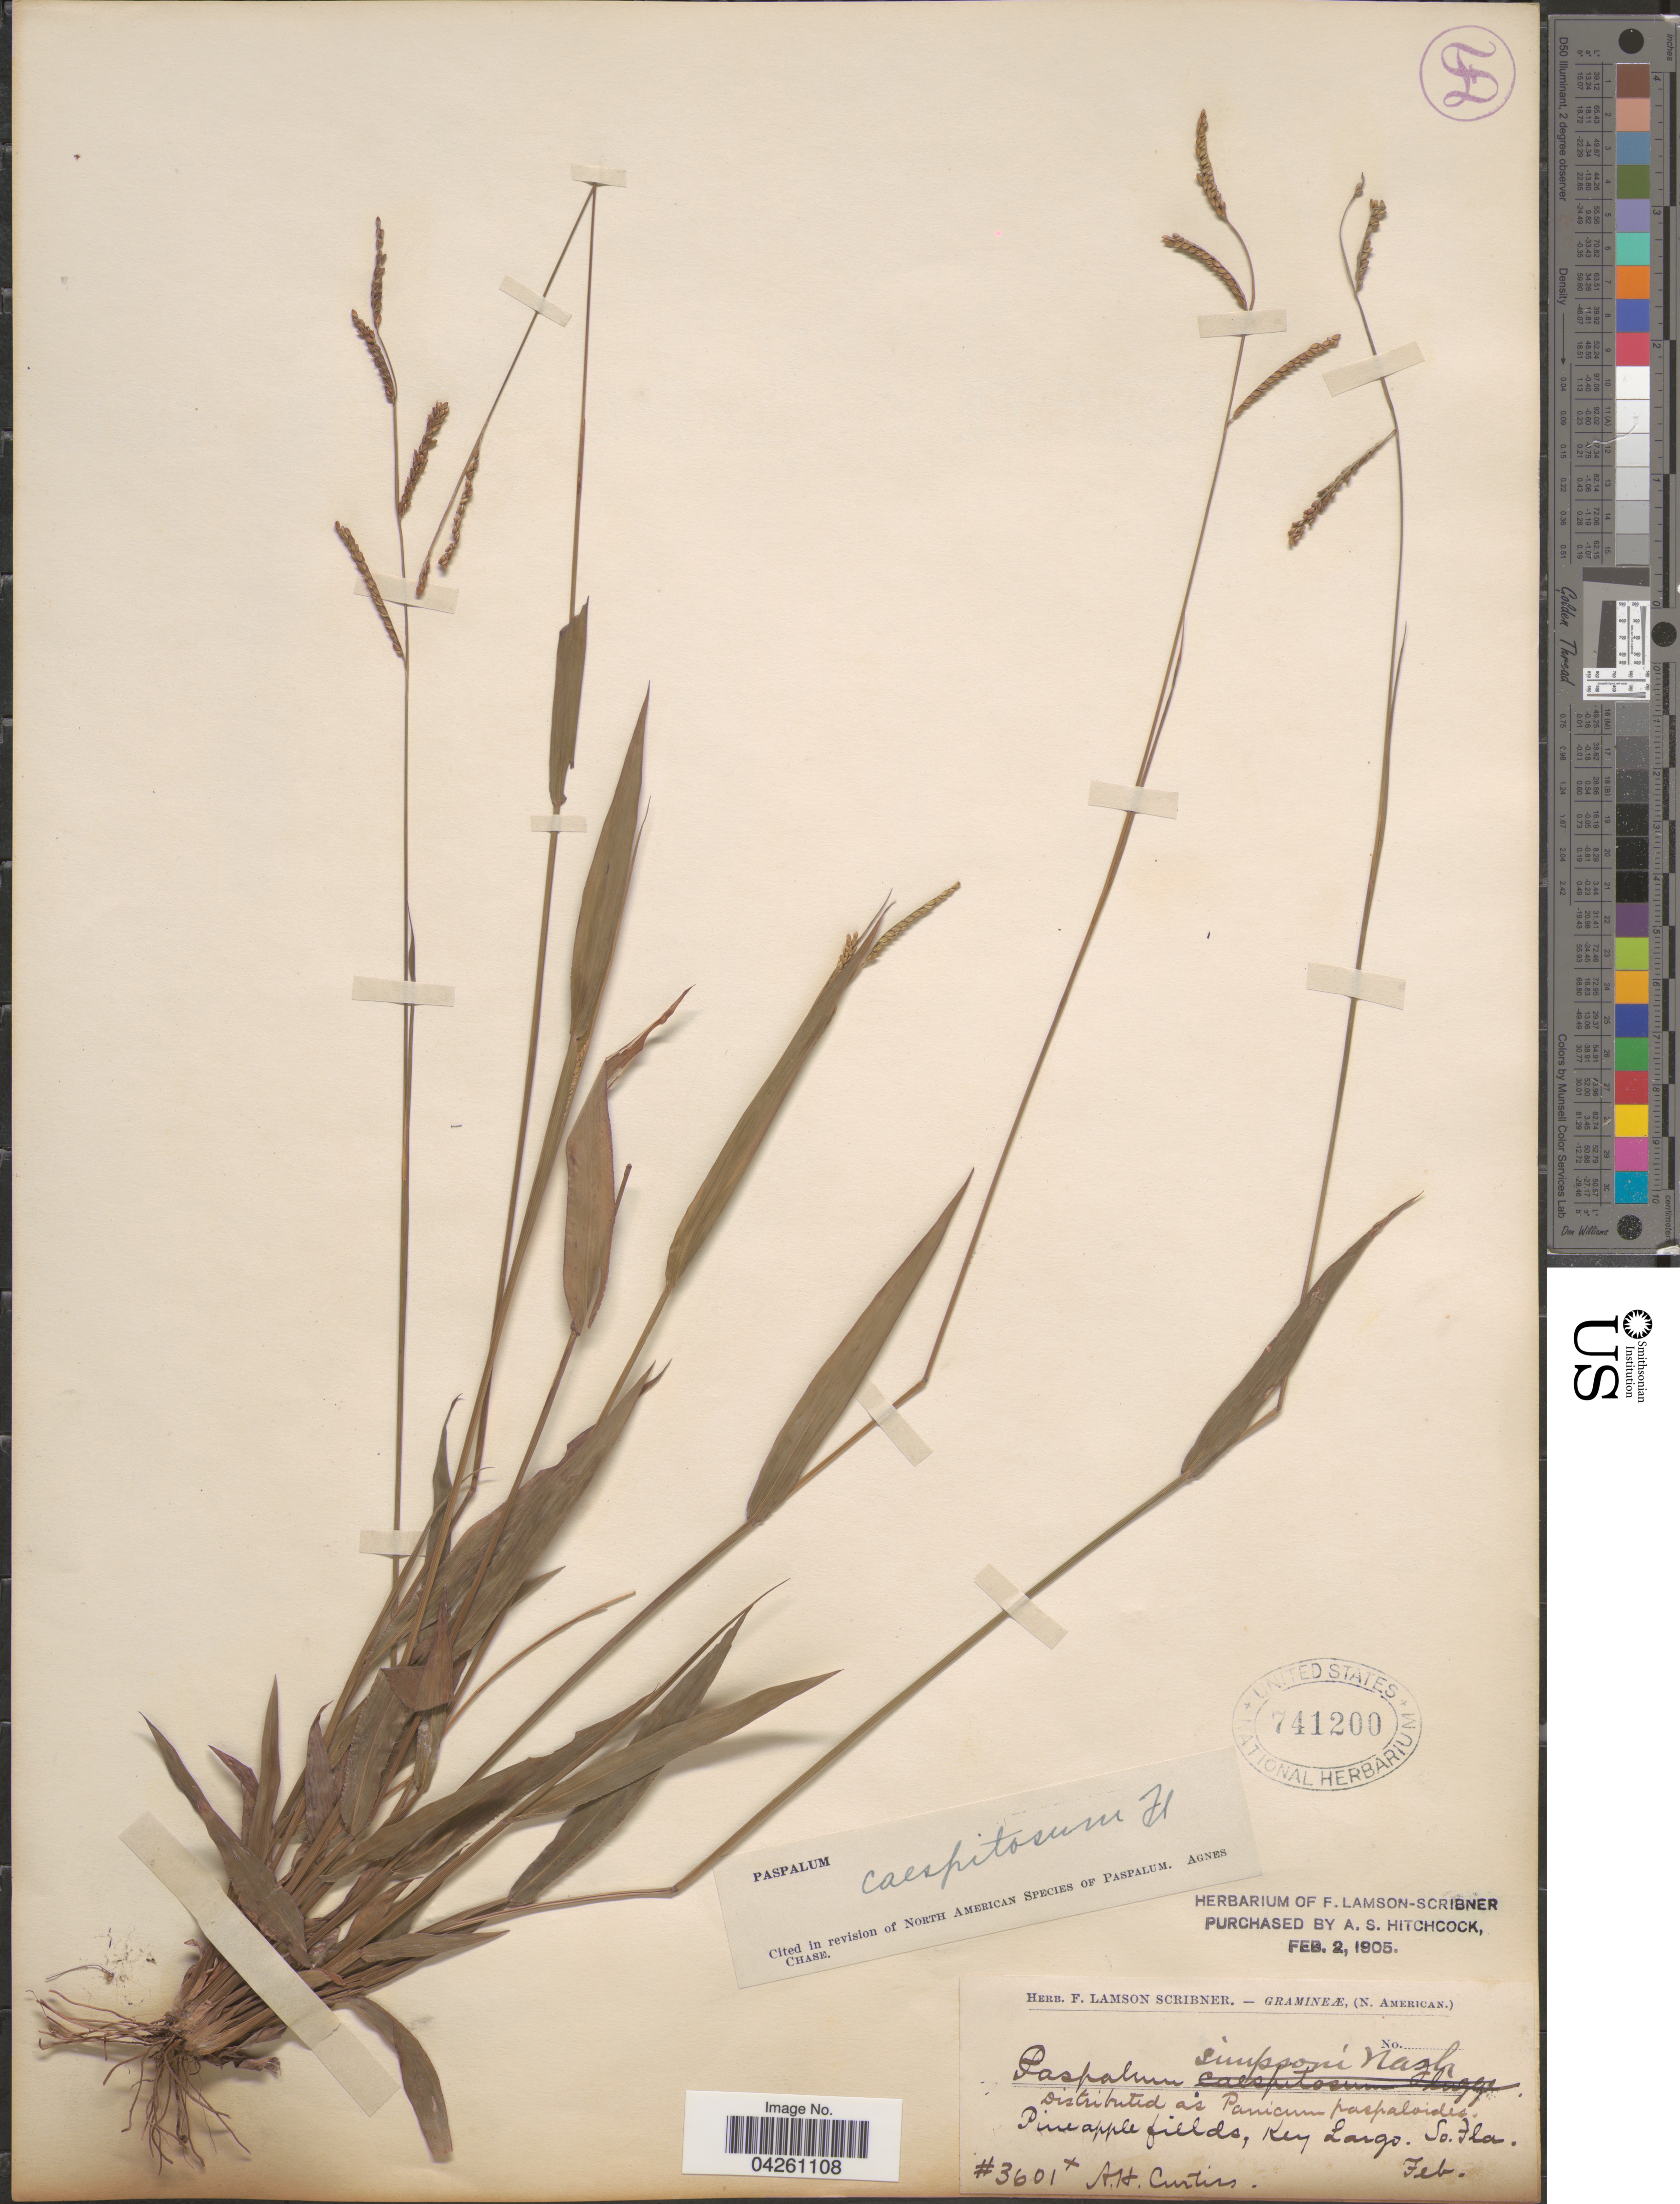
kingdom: Plantae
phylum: Tracheophyta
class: Liliopsida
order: Poales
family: Poaceae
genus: Paspalum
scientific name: Paspalum caespitosum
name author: Flüggé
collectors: A. H. Curtiss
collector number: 3601x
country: United States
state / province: Florida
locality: Pineapple fields, Key Largo. So. Fla.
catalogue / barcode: US 741200